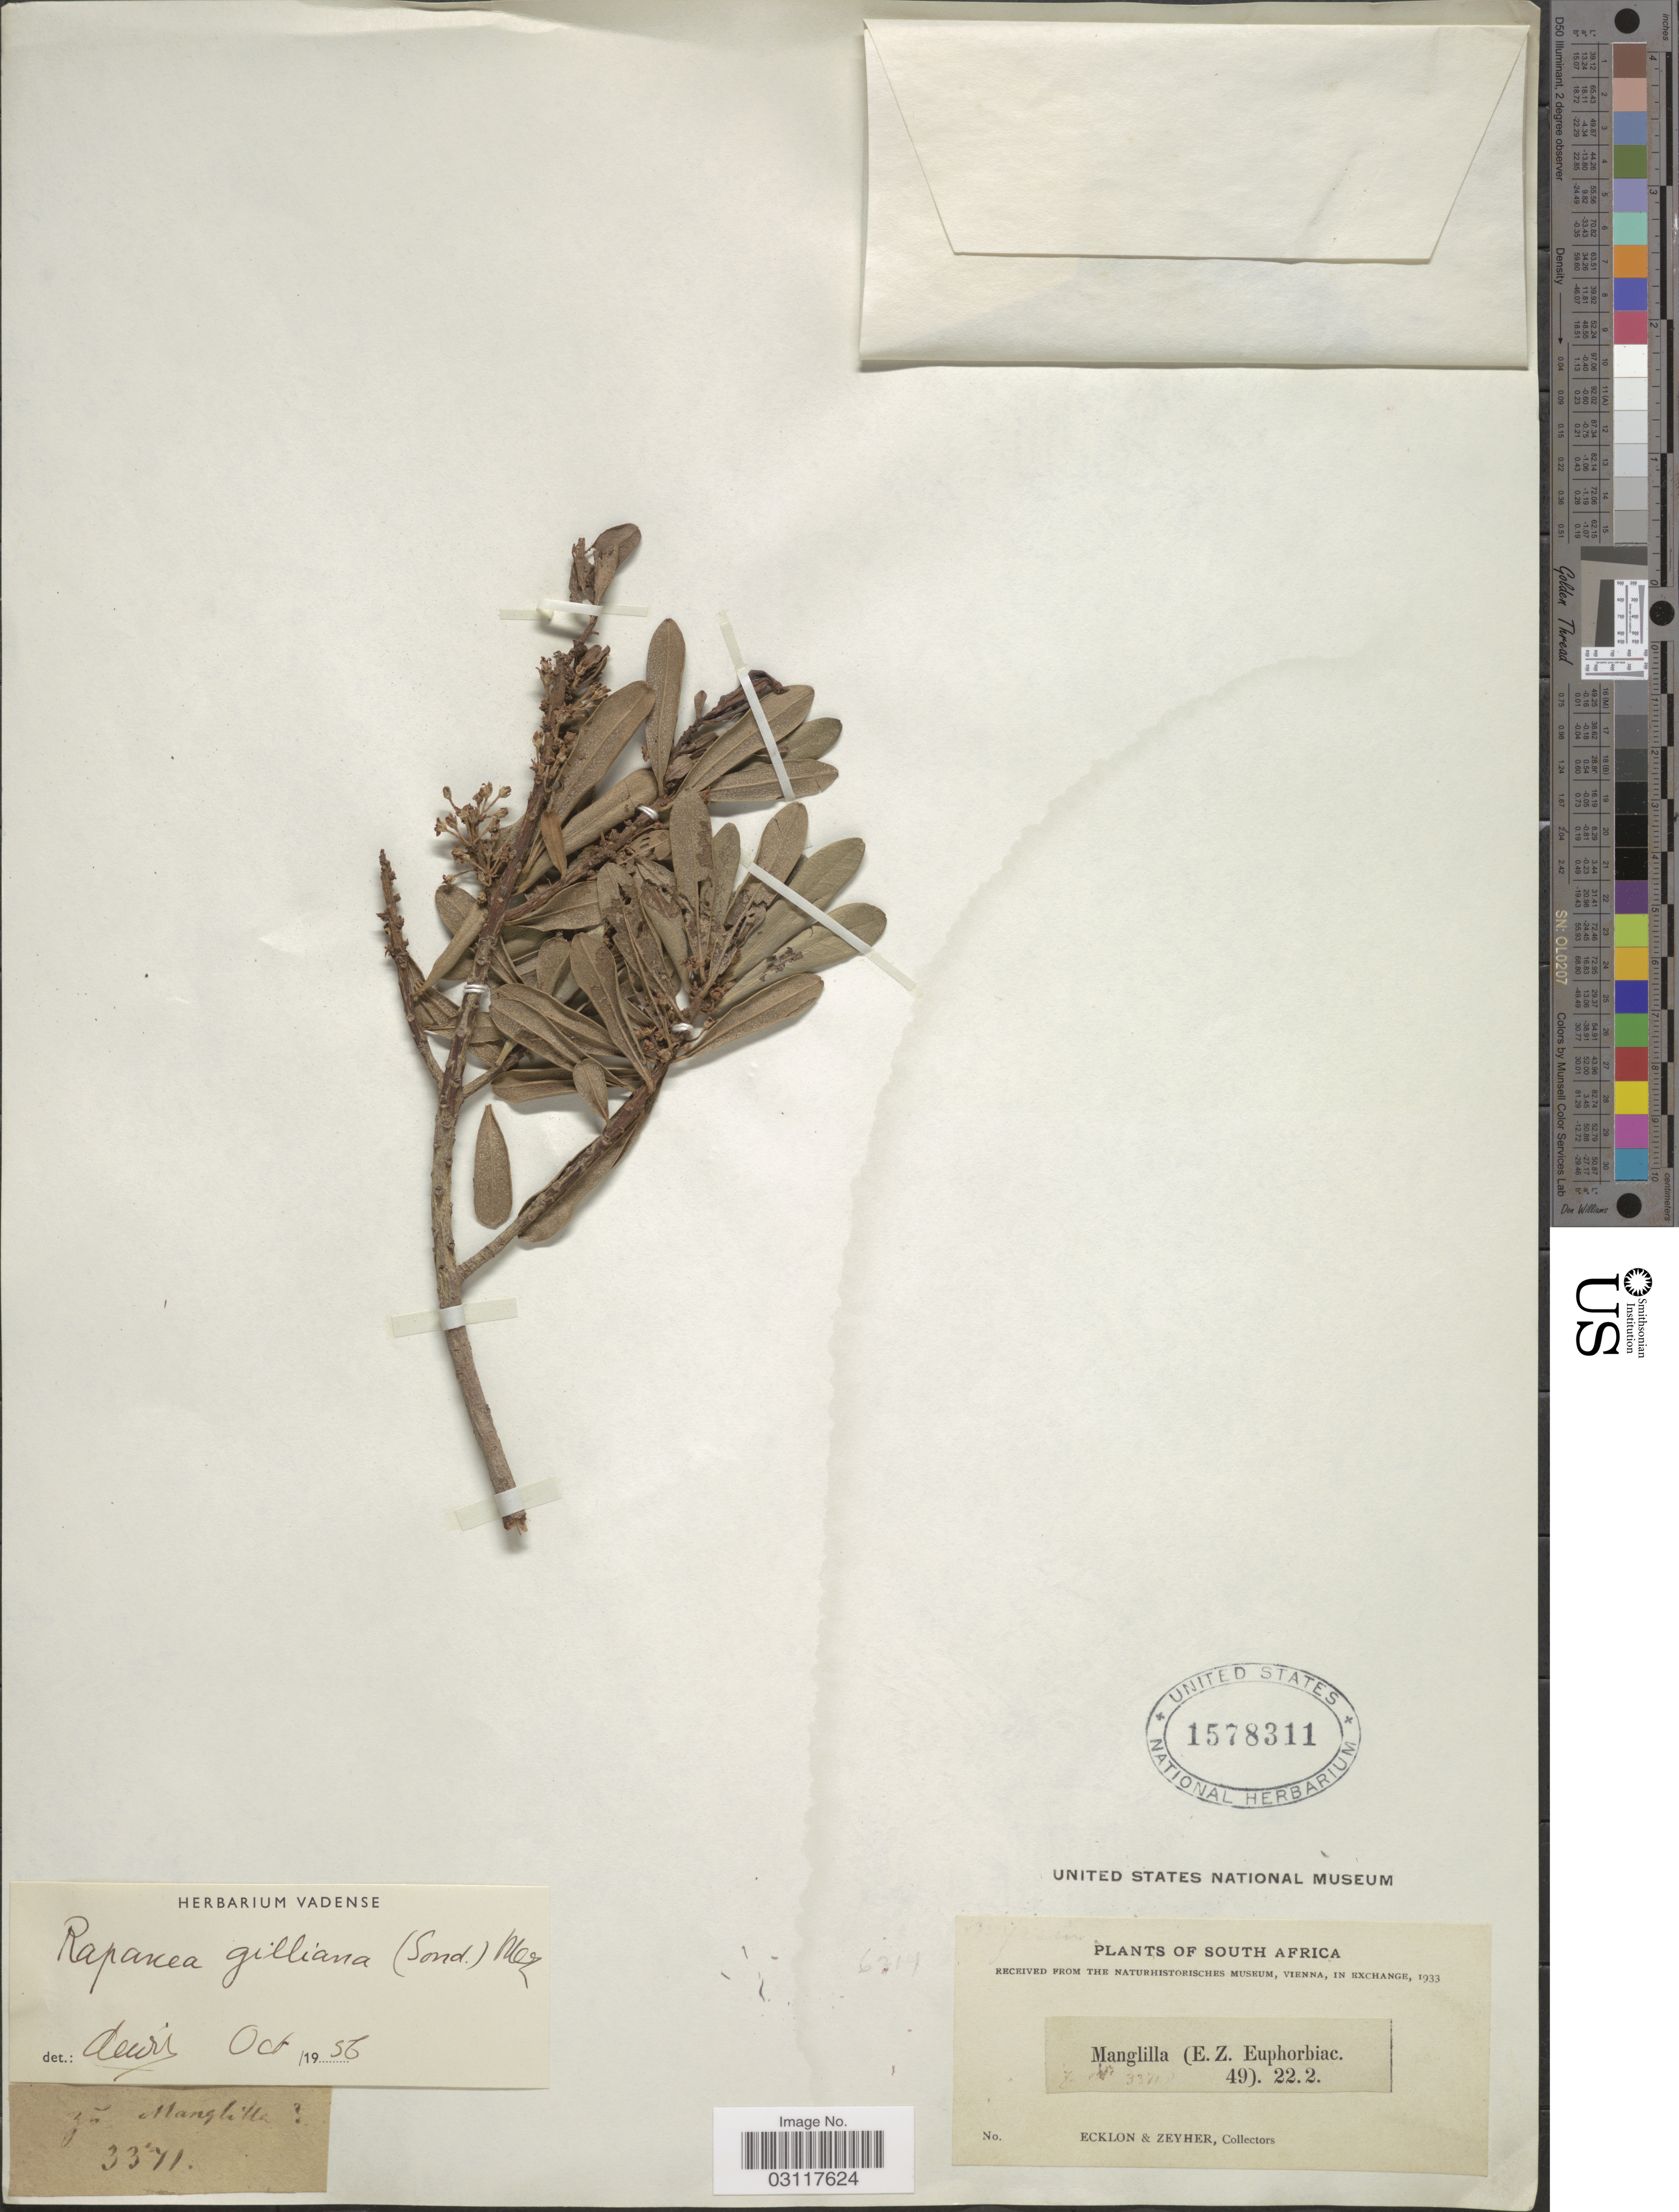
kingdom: Plantae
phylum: Tracheophyta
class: Magnoliopsida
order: Ericales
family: Primulaceae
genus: Myrsine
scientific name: Myrsine gilliana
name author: Sond.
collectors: -. Ecklon & -. Zeyher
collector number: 3371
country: South Africa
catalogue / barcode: US 1578311